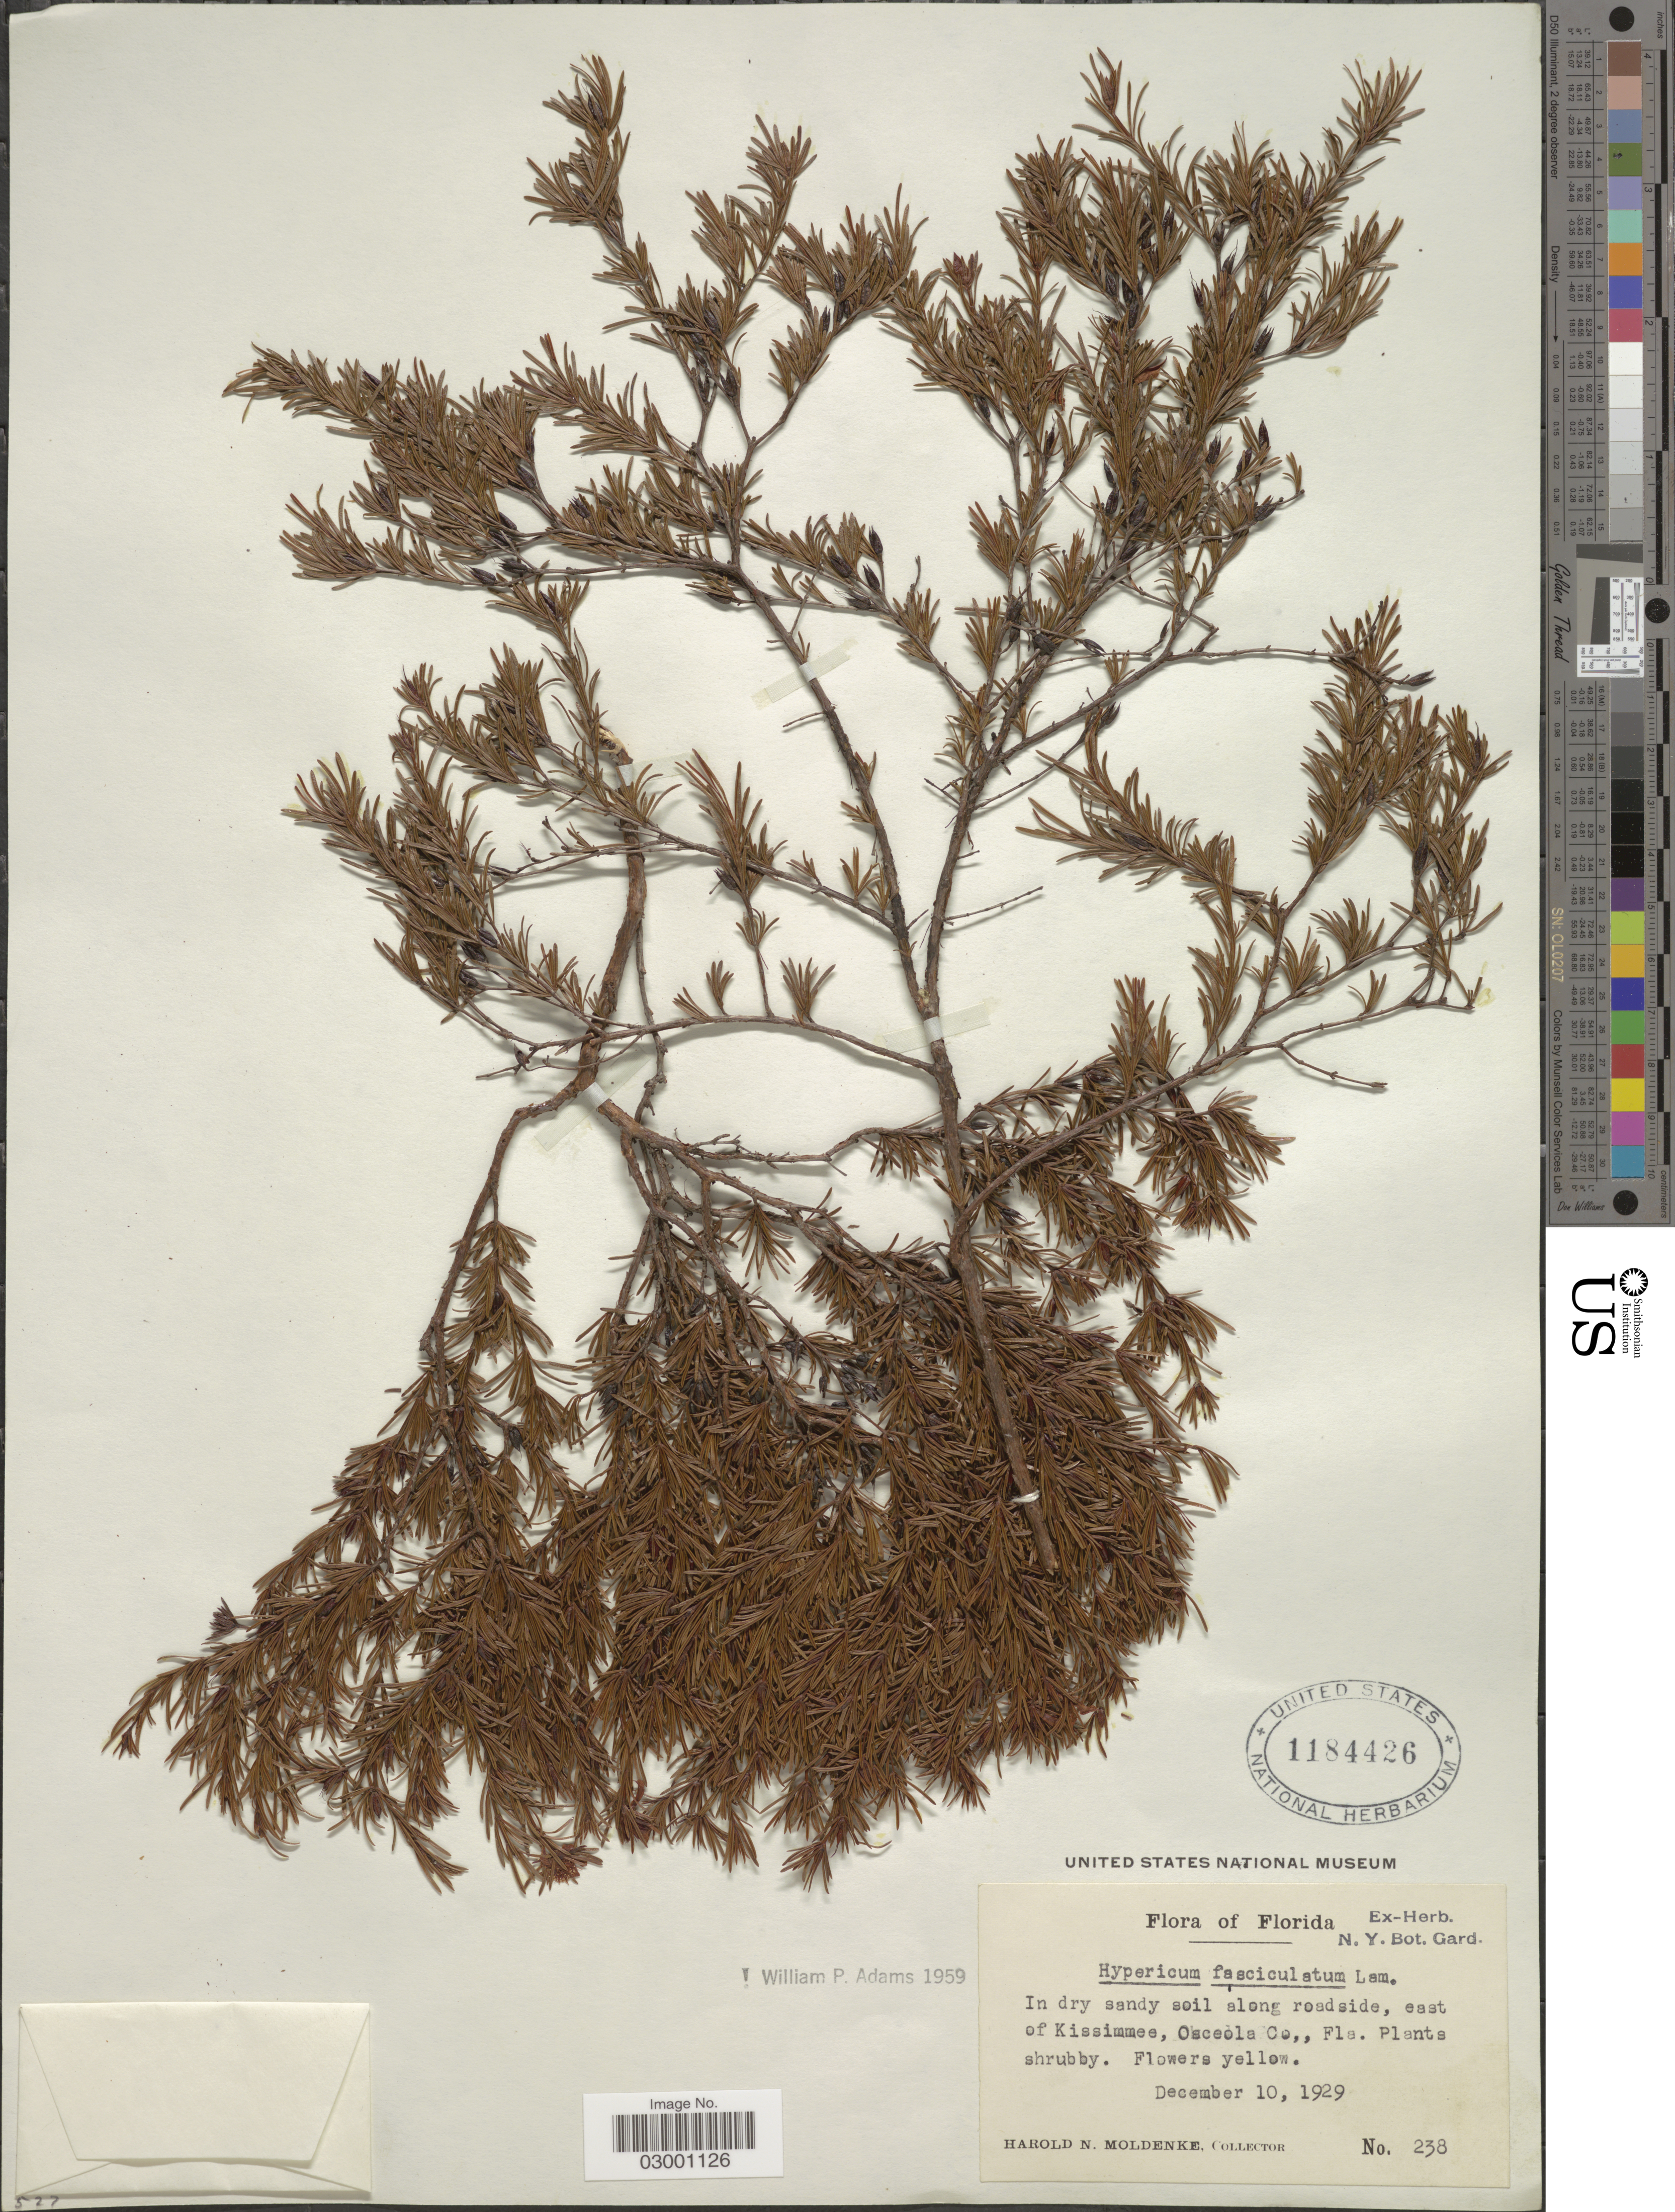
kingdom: Plantae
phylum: Tracheophyta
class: Magnoliopsida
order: Malpighiales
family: Hypericaceae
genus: Hypericum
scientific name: Hypericum fasciculatum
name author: Lam.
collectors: H. N. Moldenke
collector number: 238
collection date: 1929-12-10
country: United States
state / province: Florida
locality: In dry sandy soil along roadside, east of Kissimmee, Osceola Co.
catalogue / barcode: US 1184426